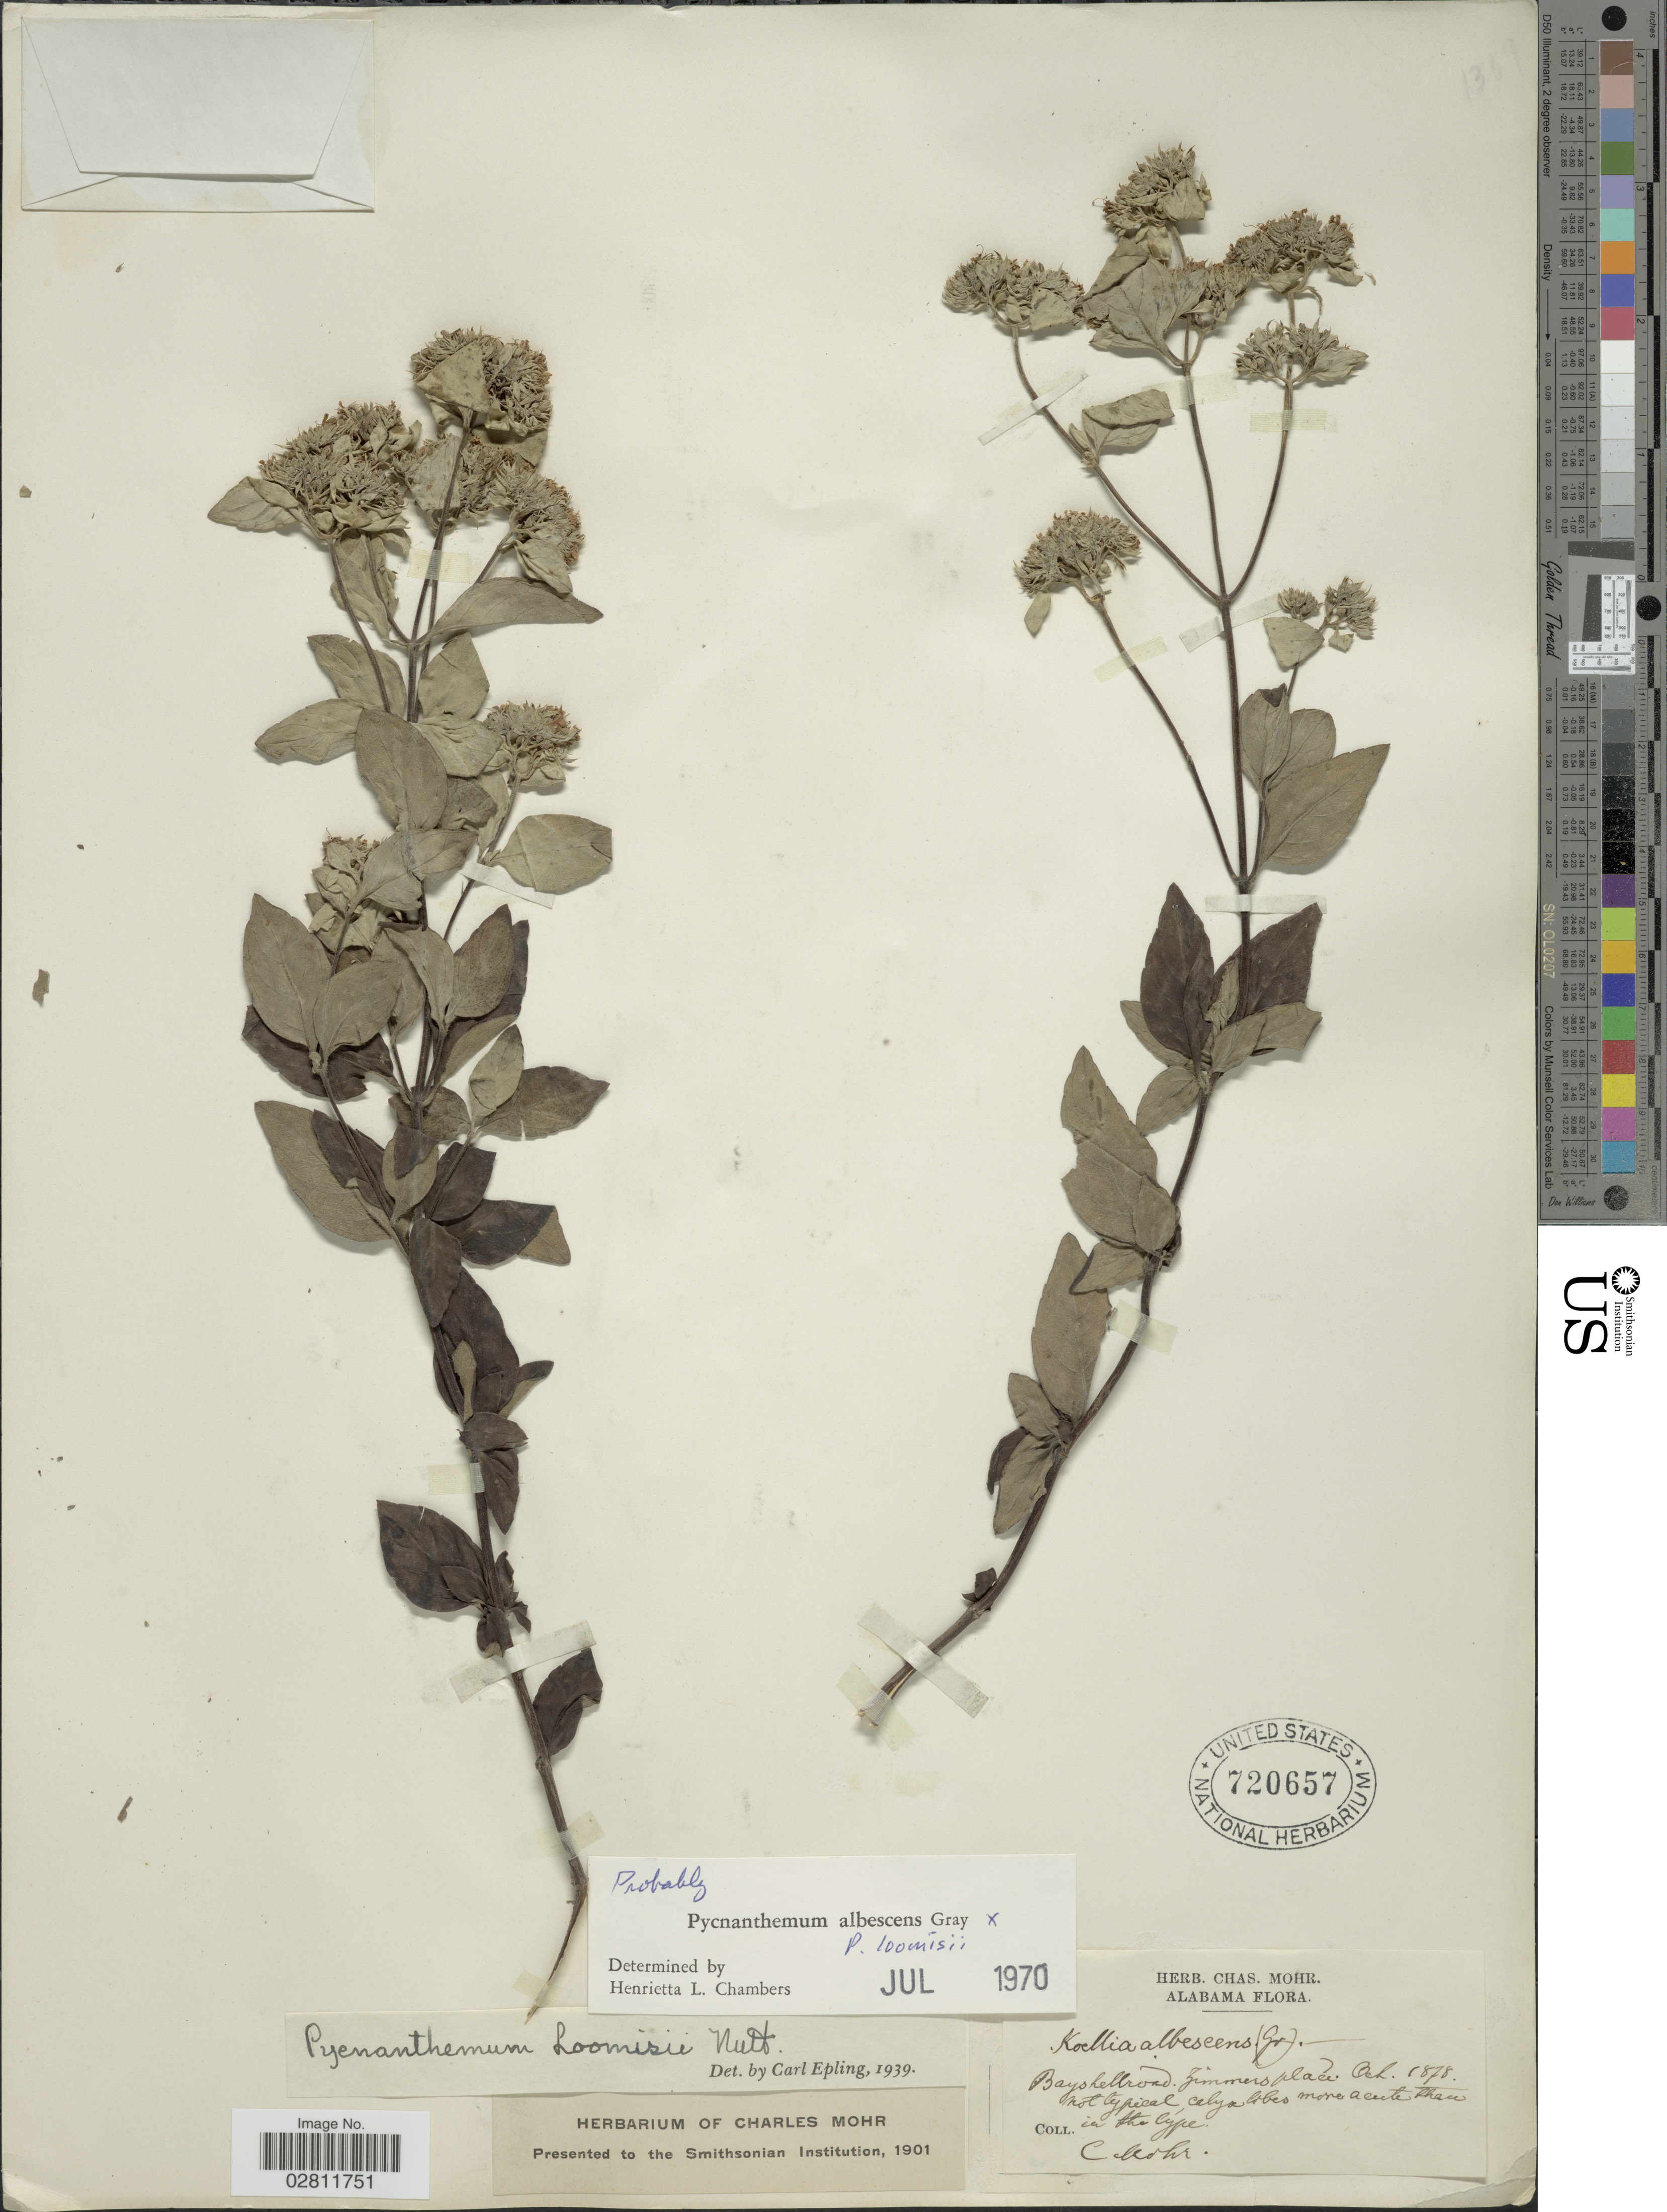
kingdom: Plantae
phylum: Tracheophyta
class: Magnoliopsida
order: Lamiales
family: Lamiaceae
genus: Pycnanthemum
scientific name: Pycnanthemum albescens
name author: Torr. & A. Gray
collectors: Mohr, C. T. (herbarium)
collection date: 1878-10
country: United States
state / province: Alabama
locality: Bayshellroad. Zimmers place.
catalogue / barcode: US 720657